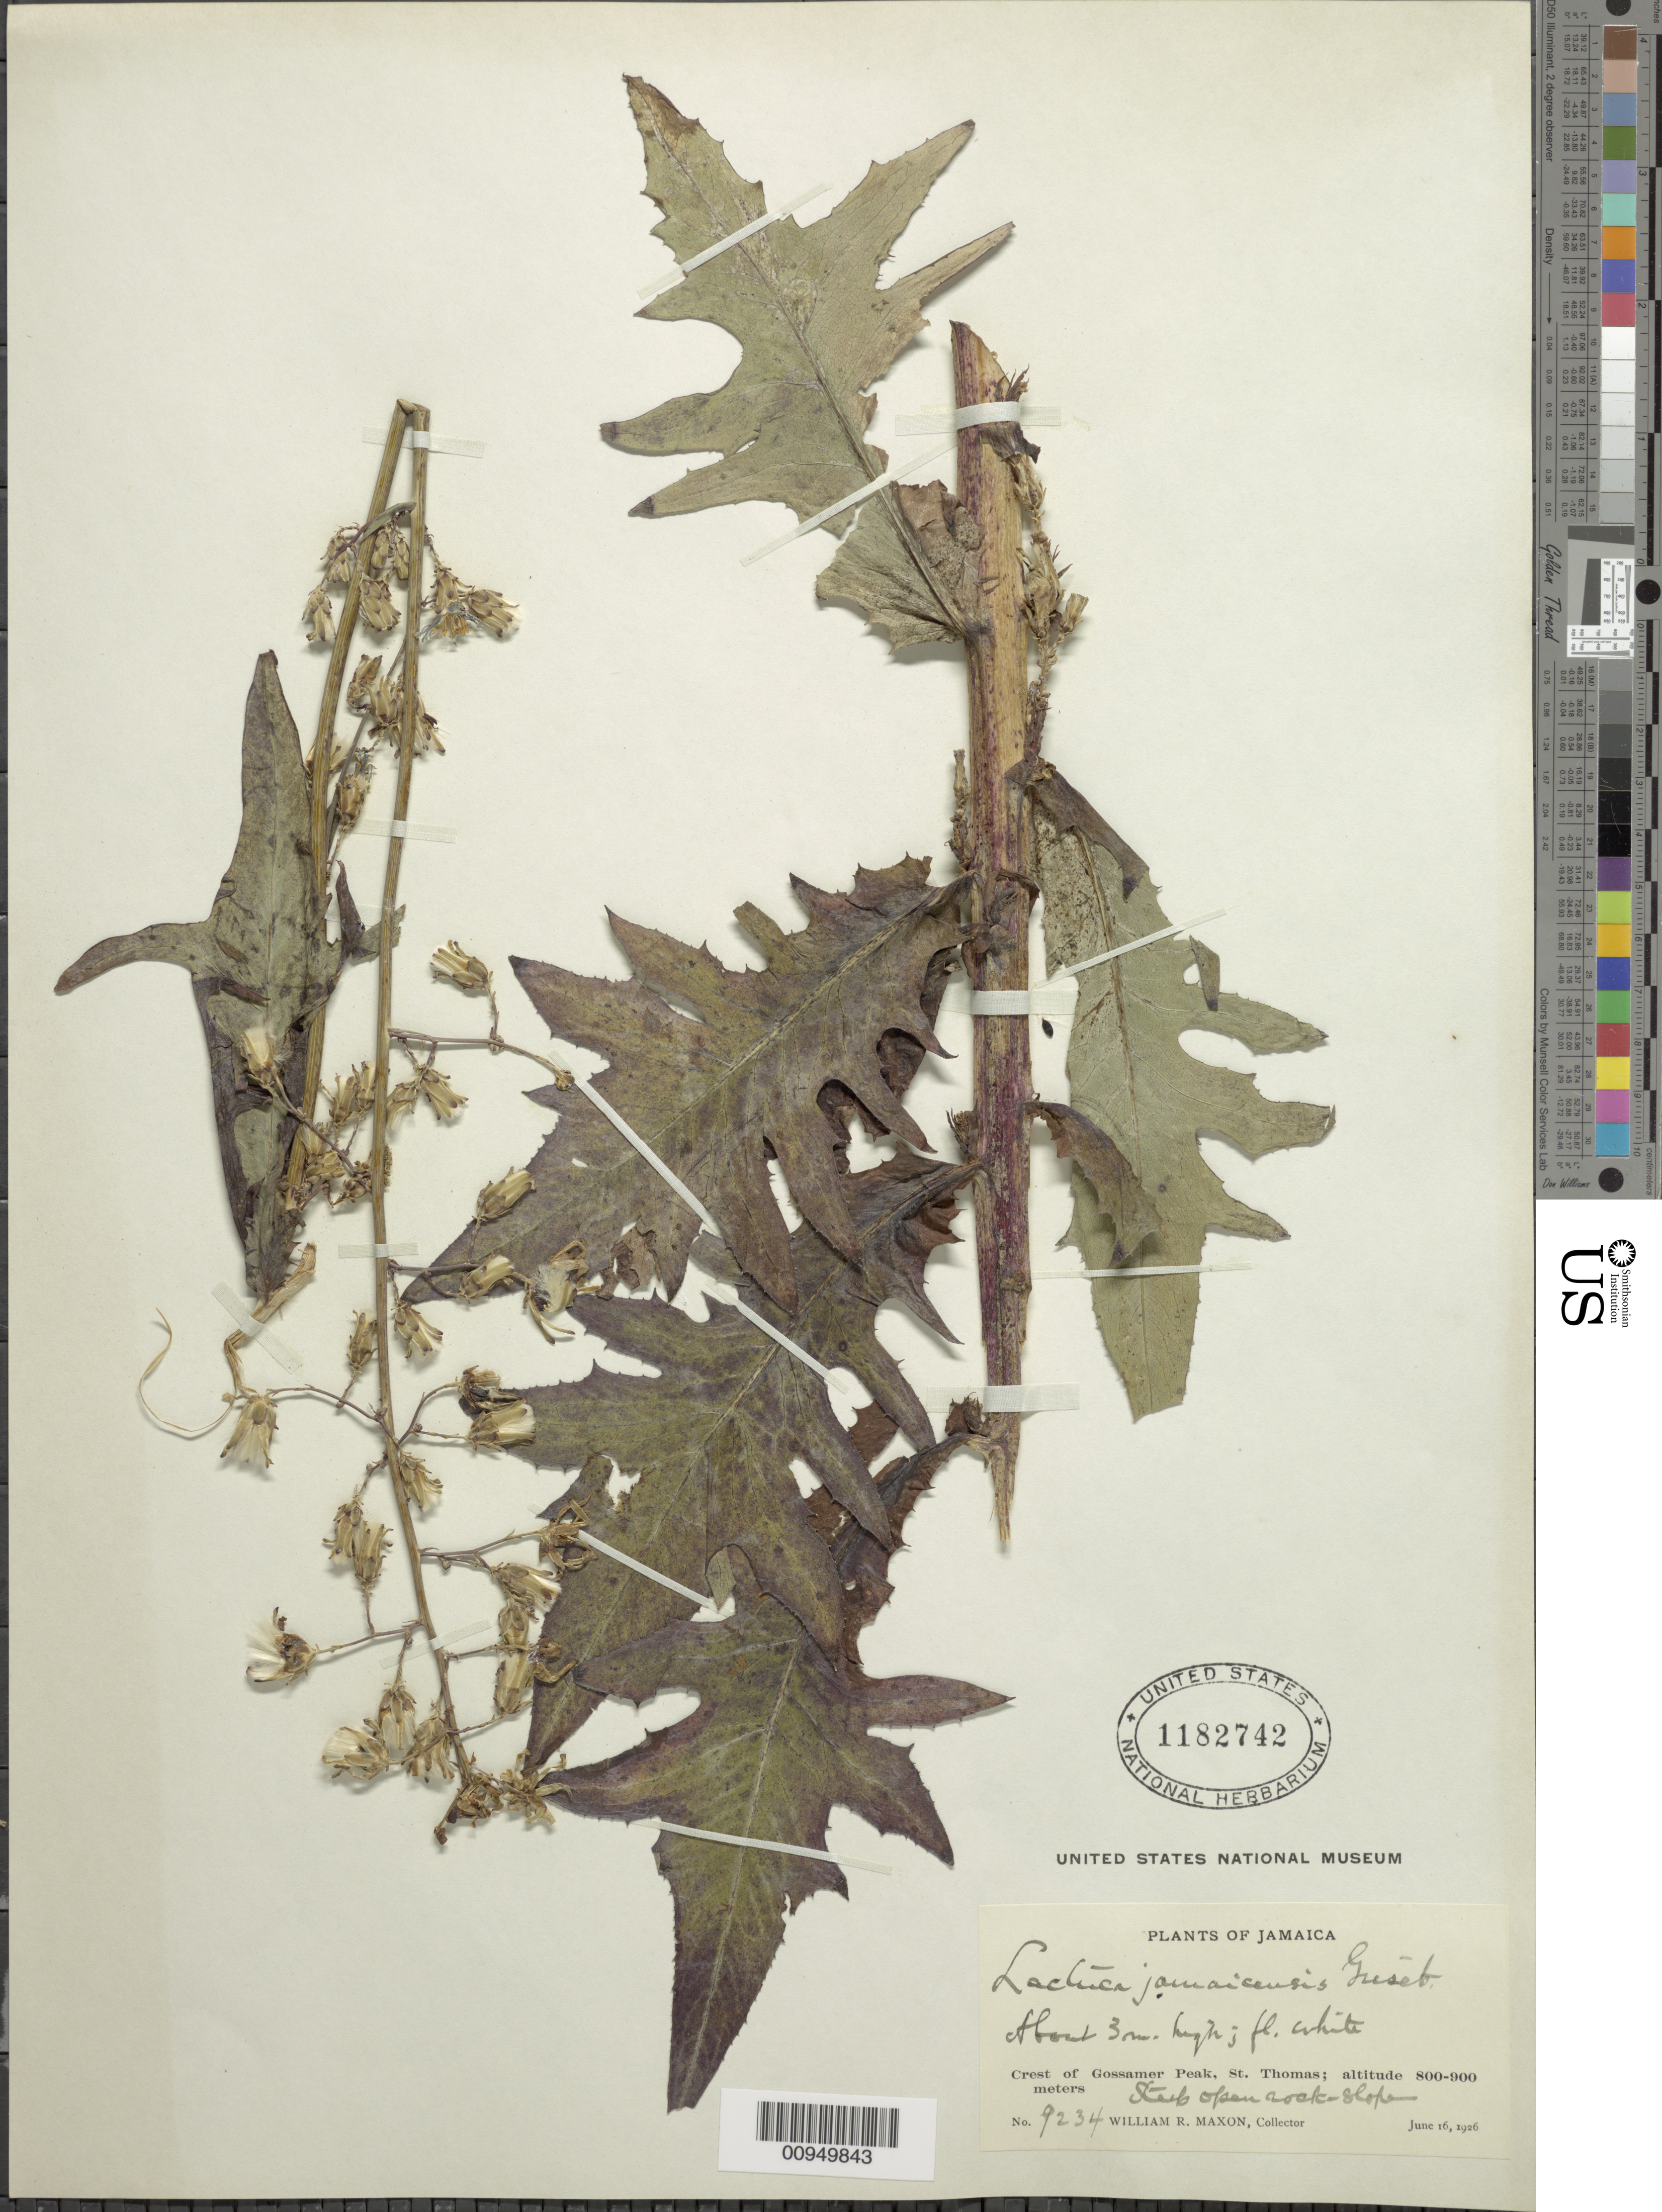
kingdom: Plantae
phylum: Tracheophyta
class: Magnoliopsida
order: Asterales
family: Asteraceae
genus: Lactuca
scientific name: Lactuca jamaicensis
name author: Griseb.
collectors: W. R. Maxon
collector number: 9234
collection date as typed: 16 Jun 1926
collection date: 1926-06-16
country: Jamaica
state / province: Saint Thomas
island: Jamaica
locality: Crest of Gossamer Peak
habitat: Steep open rock slope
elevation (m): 800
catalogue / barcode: US 1182742